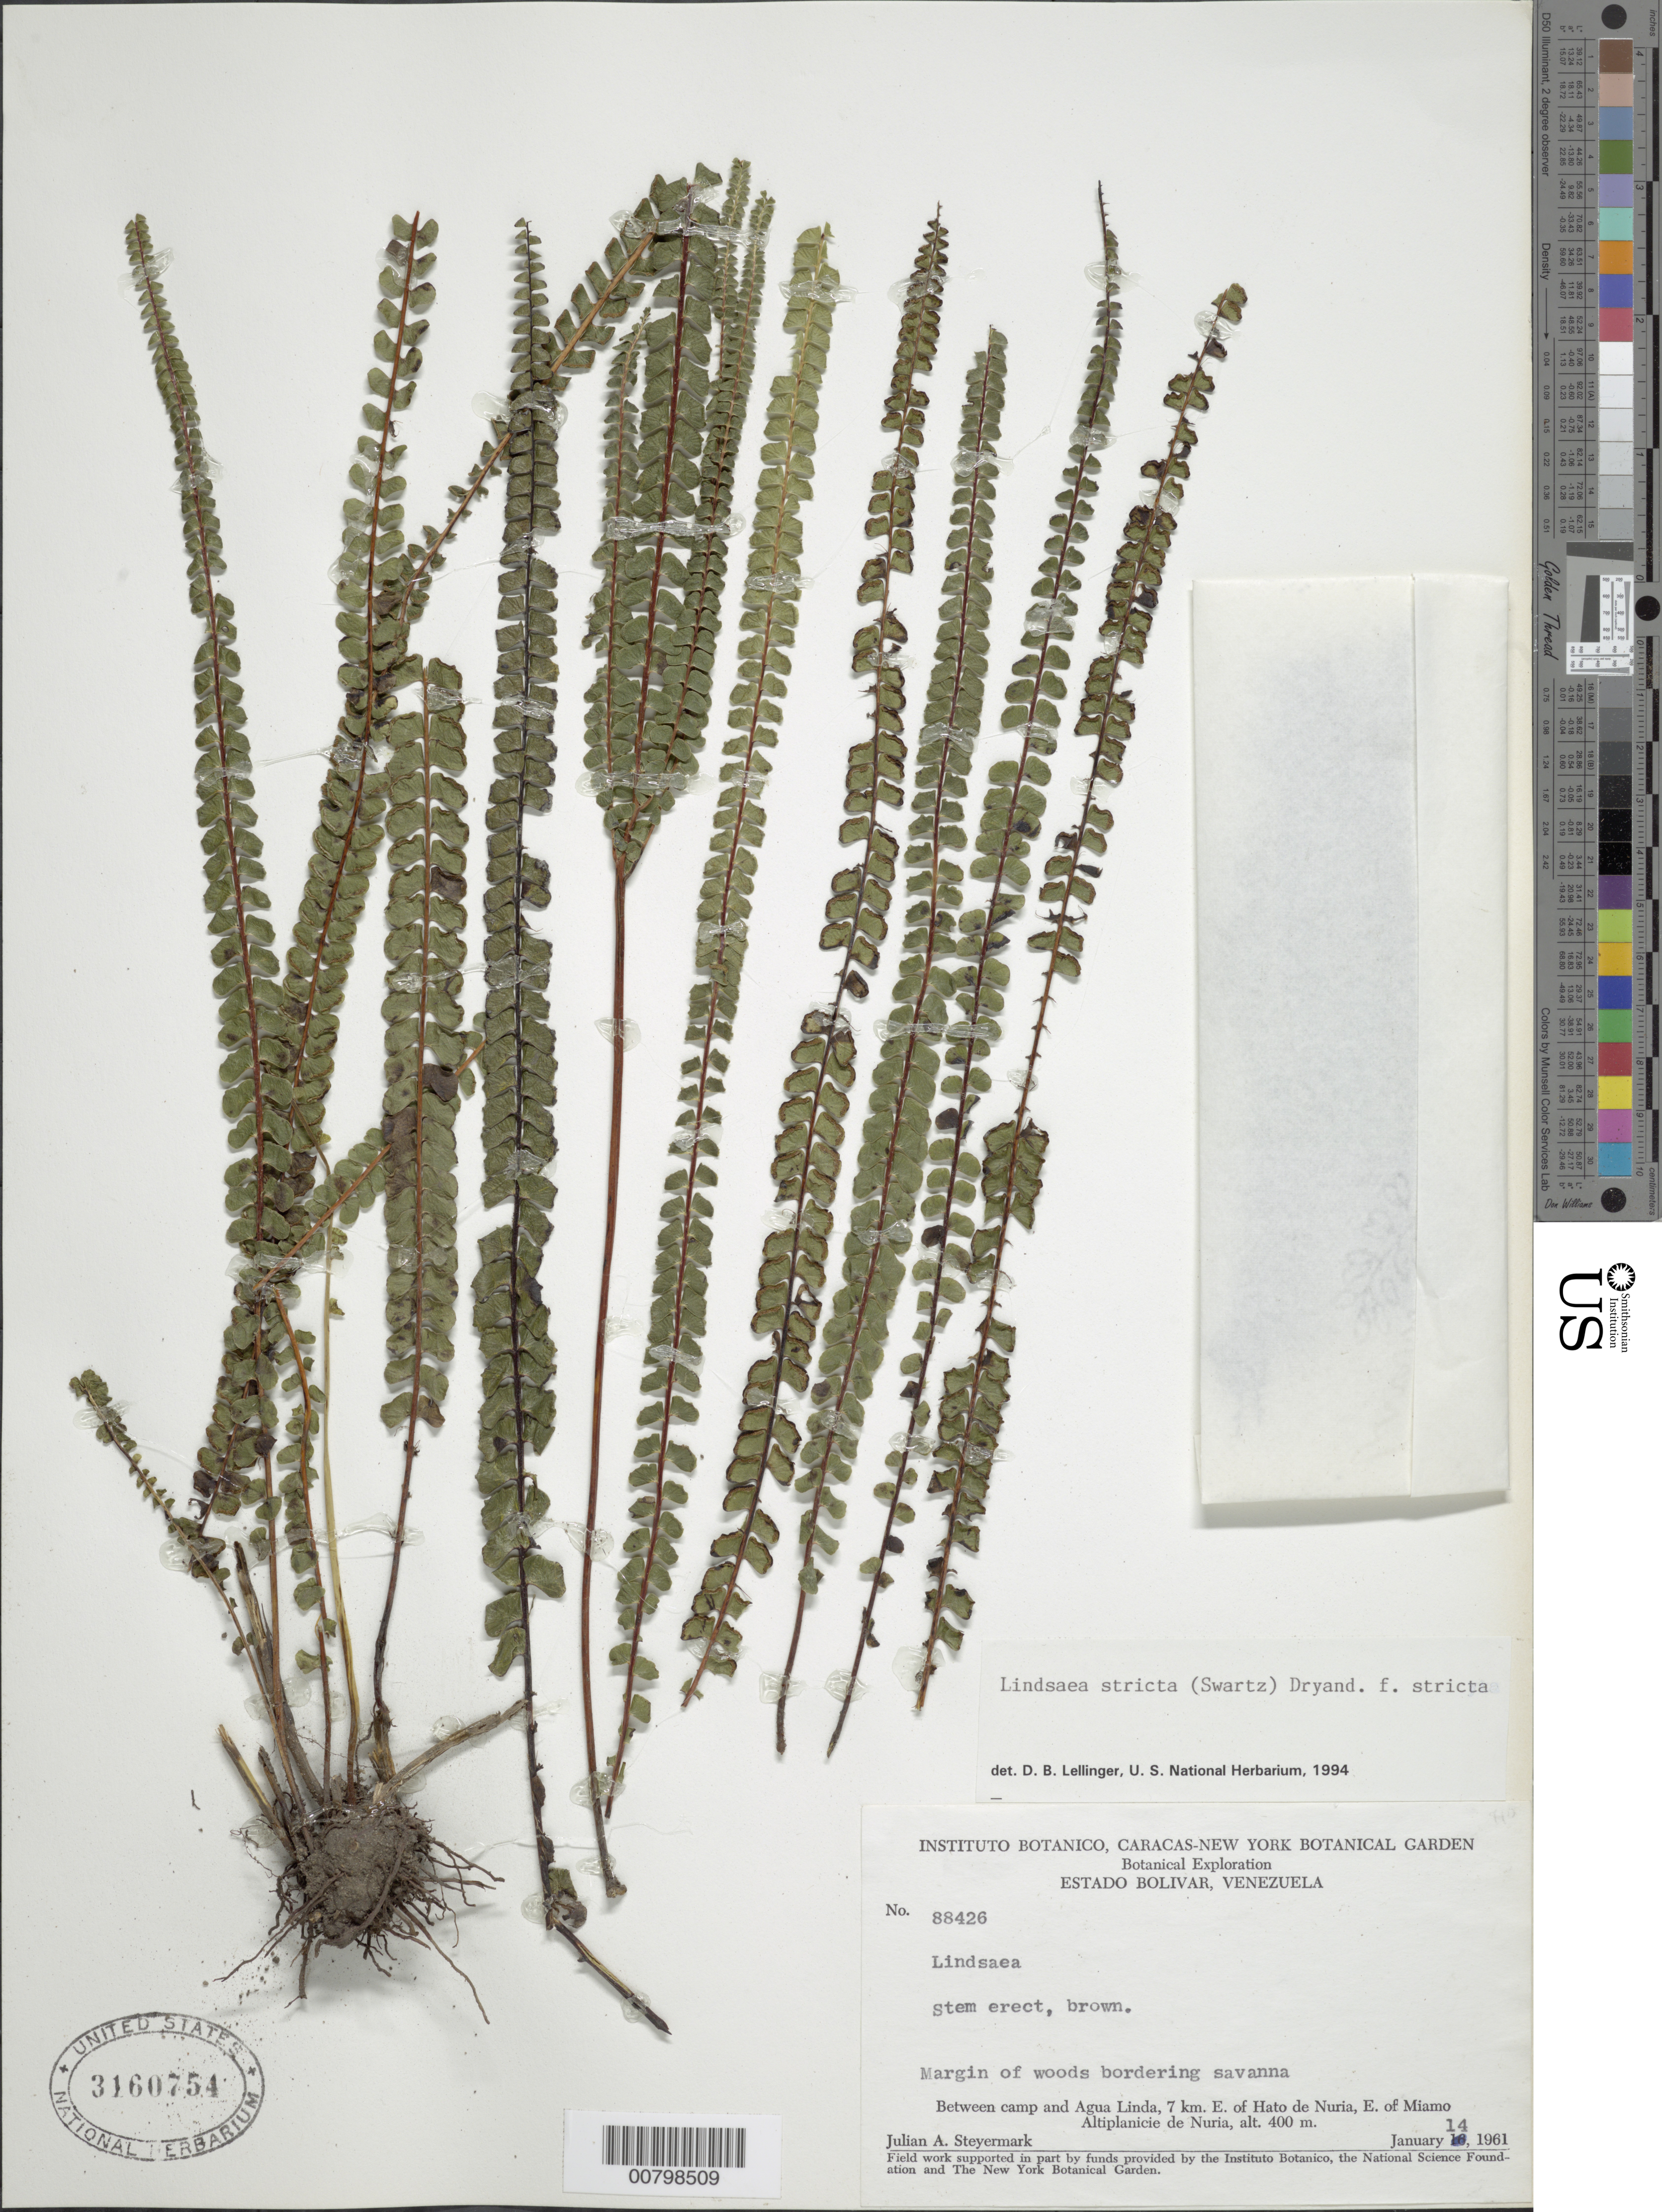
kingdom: Plantae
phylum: Tracheophyta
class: Polypodiopsida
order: Polypodiales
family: Lindsaeaceae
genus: Lindsaea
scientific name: Lindsaea stricta f. stricta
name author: (Sw.) Dryand.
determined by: Lellinger, David B., (BOT), Smithsonian Institution - National Museum of Natural History (UNITED STATES)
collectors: J. Steyermark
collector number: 88426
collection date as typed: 14-Jan-61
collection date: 1961-01-14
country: Venezuela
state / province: Bolívar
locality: Agua Linda, 7 km E of Hato de Nuria, E of Miamo, Altiplanicie de Nuria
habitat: Margin of woods bordering savanna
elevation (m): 400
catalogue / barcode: US 3160754